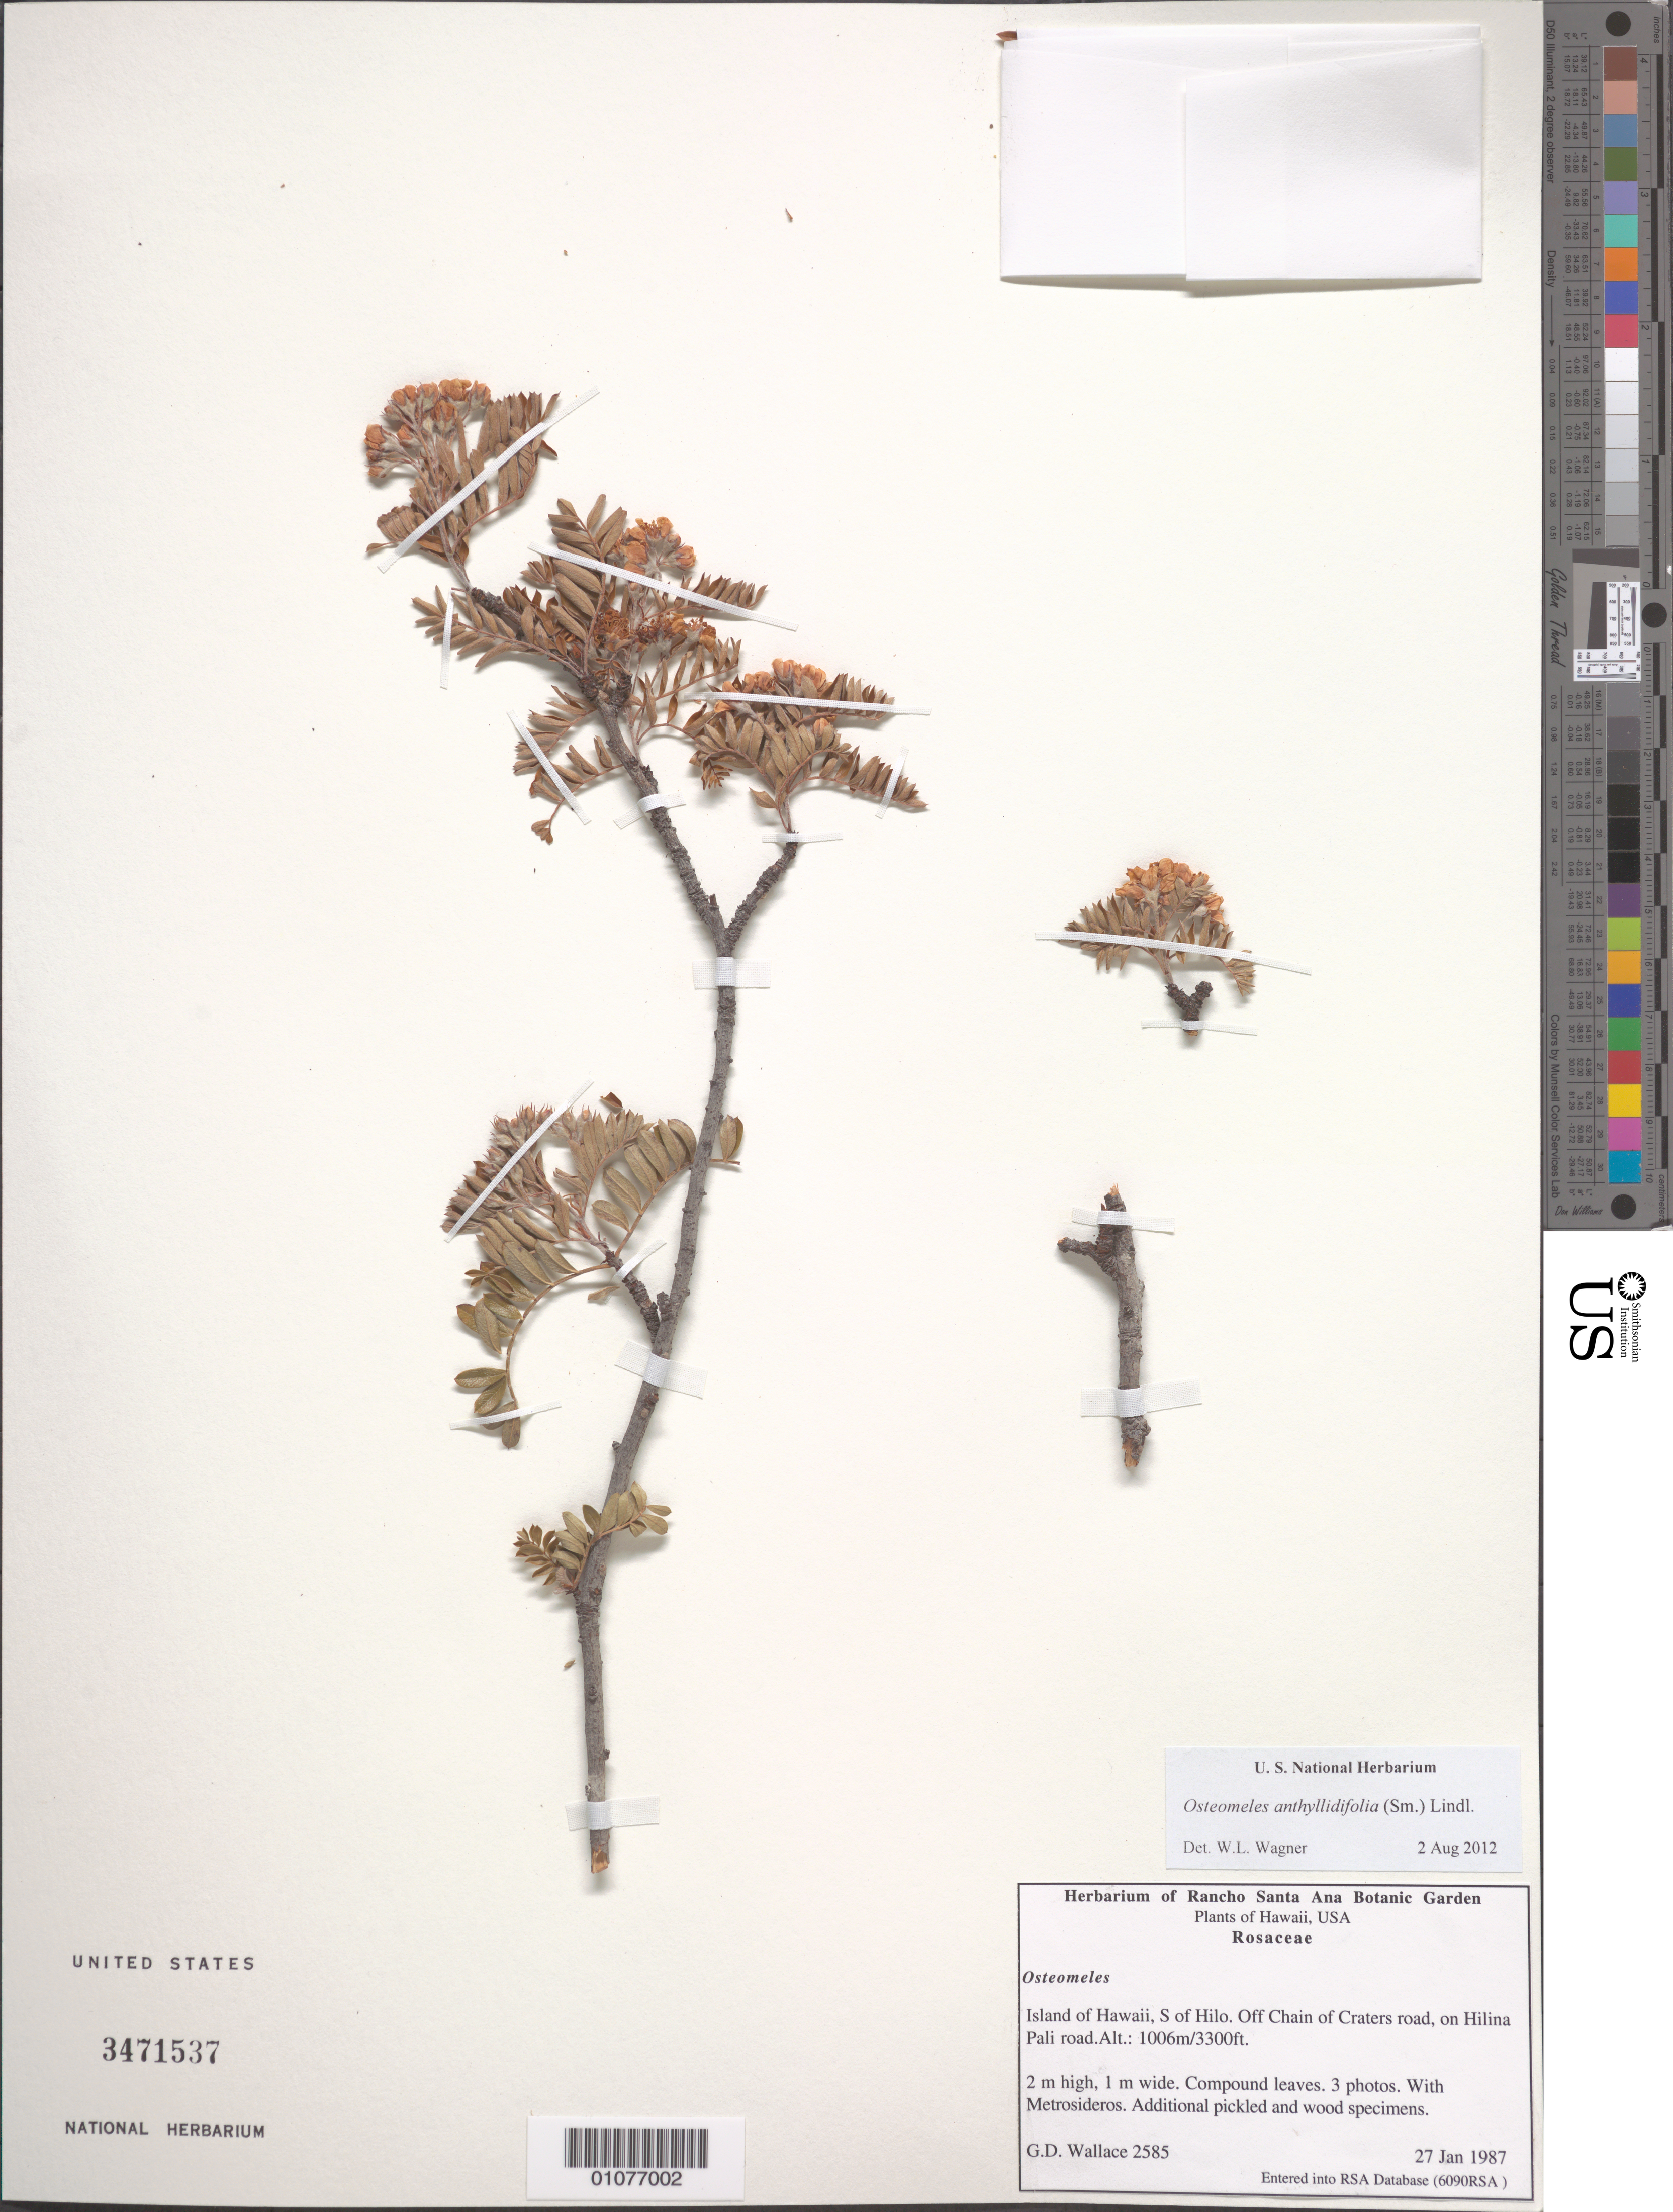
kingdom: Plantae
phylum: Tracheophyta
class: Magnoliopsida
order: Rosales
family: Rosaceae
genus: Osteomeles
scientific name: Osteomeles anthyllidifolia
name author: (Small) Lindl.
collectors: G. D. Wallace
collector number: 2585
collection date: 1987-01-27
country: United States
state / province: Hawaii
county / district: Hawaii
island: Hawaii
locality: S of Hilo. Off Chain of Craters road, on Hilina Pali road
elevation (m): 1006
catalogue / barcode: US 3471537